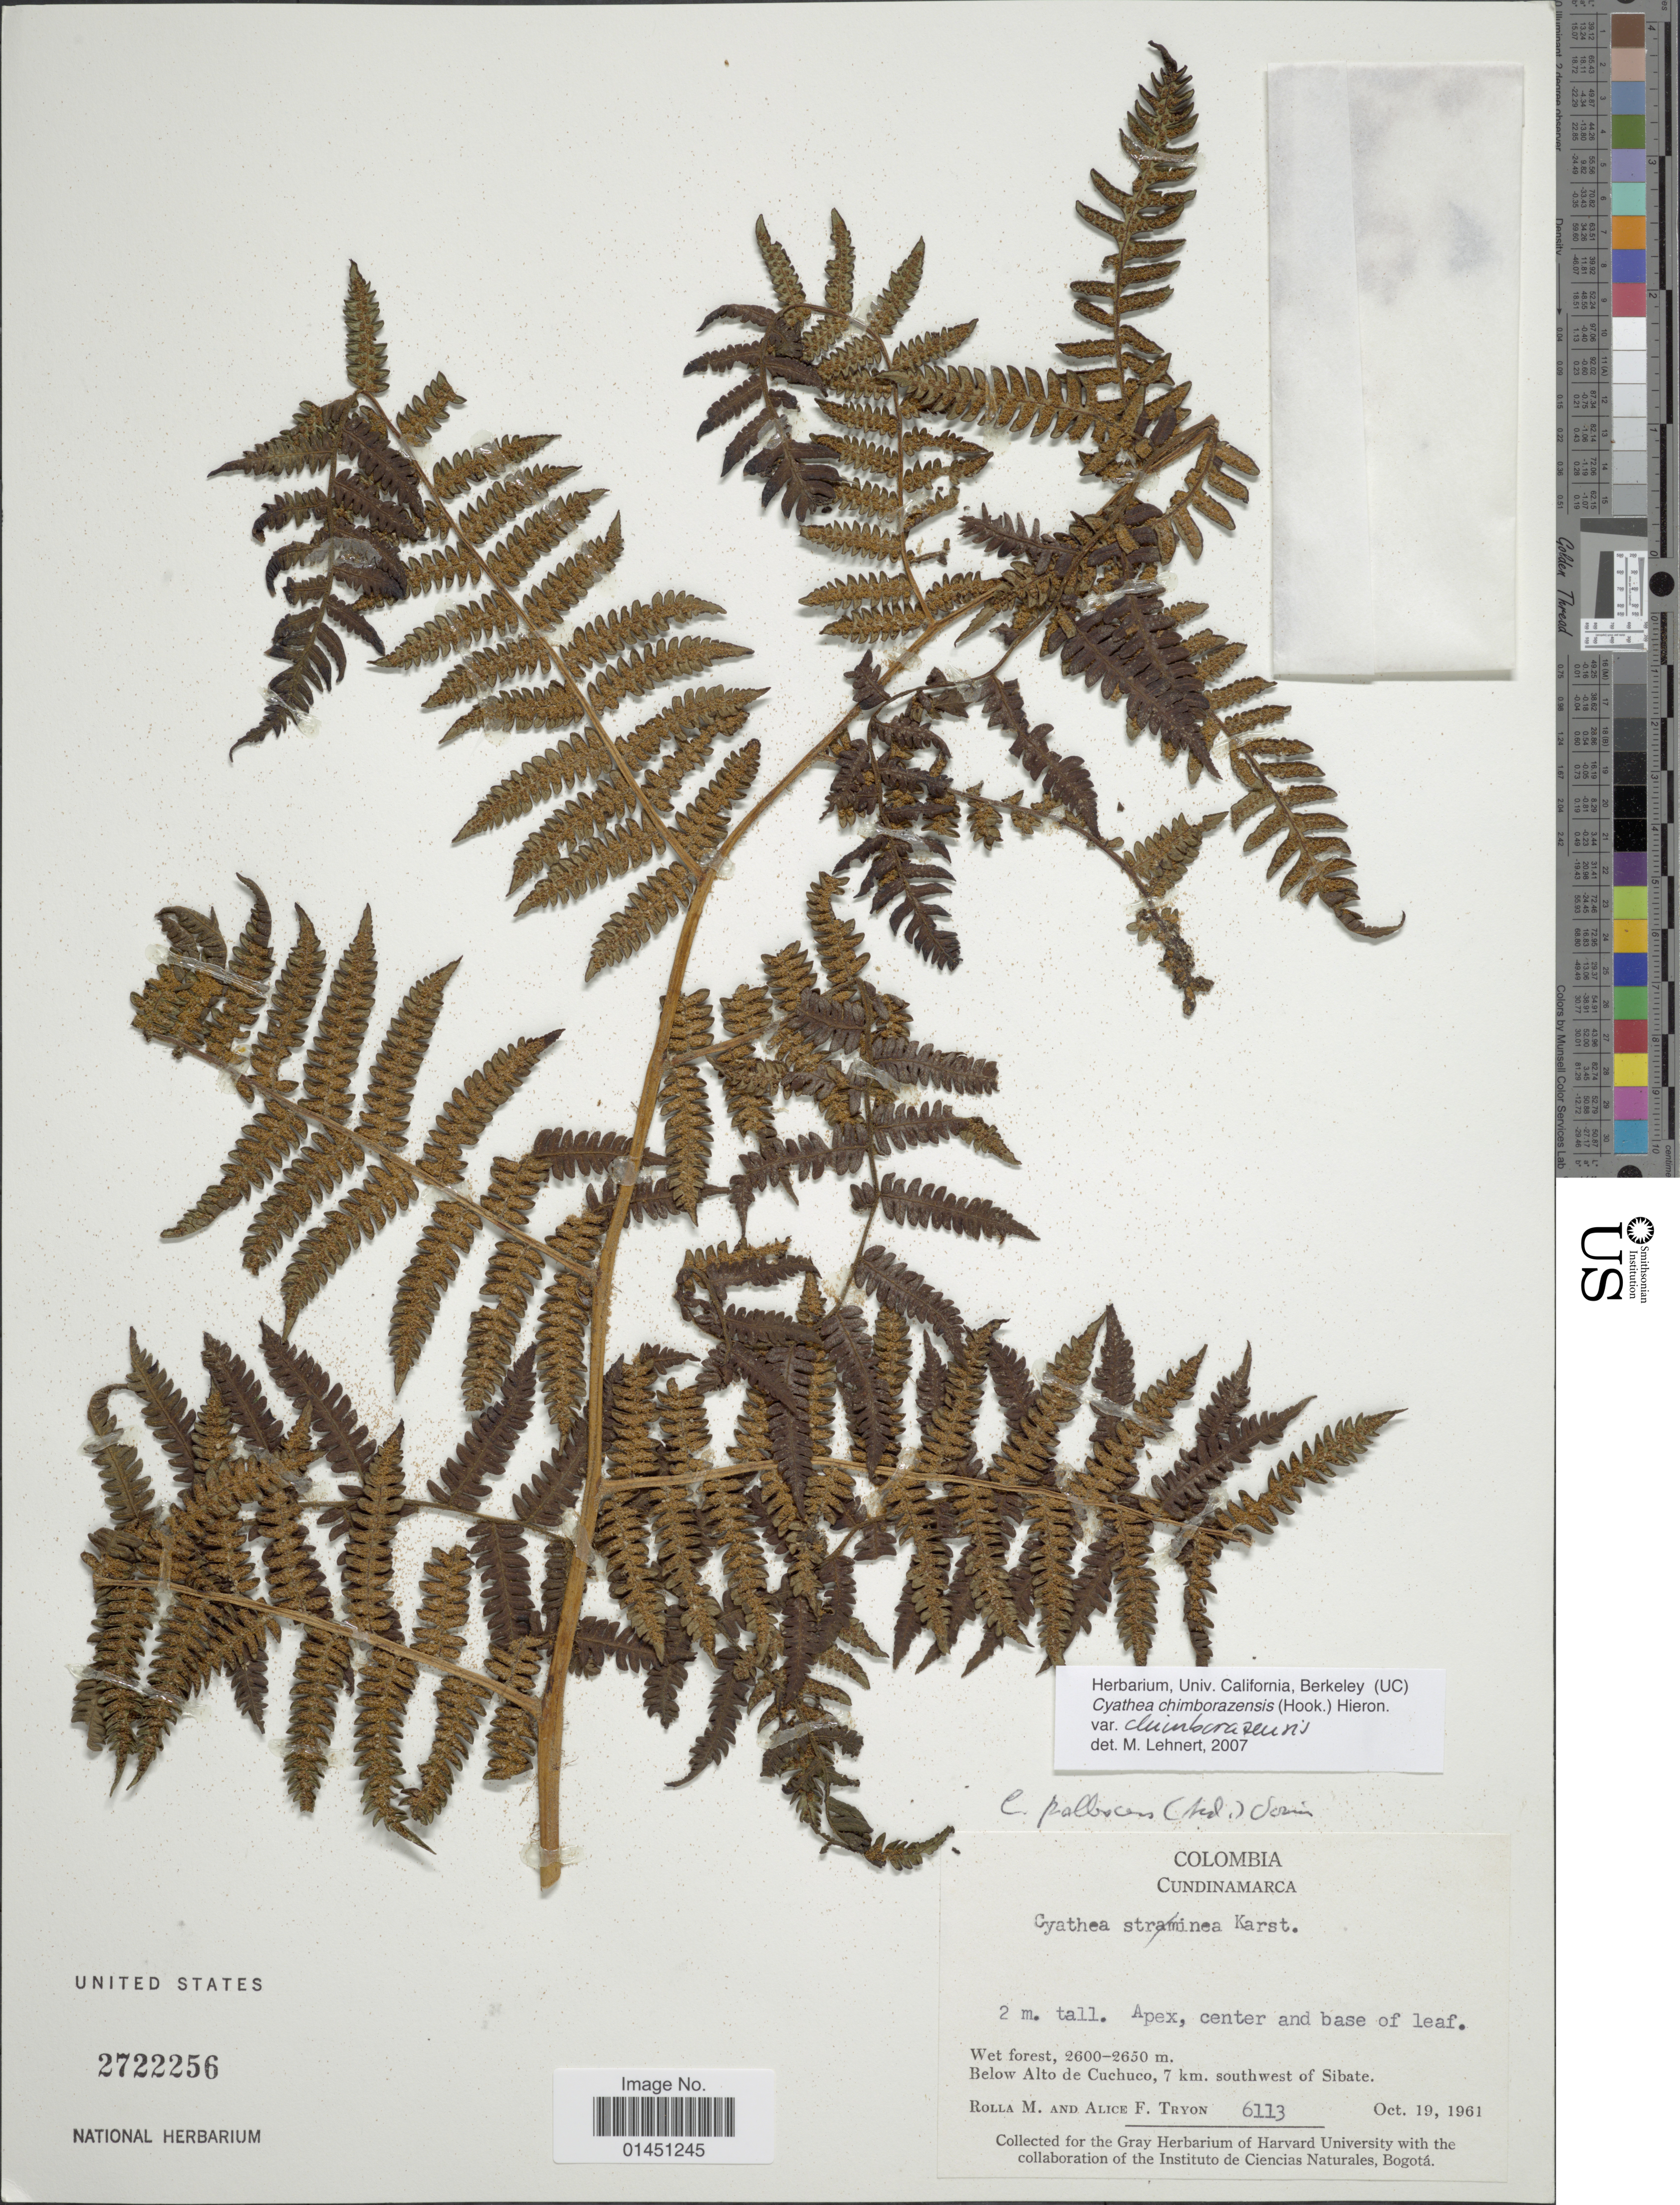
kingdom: Plantae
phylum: Tracheophyta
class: Polypodiopsida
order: Cyatheales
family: Cyatheaceae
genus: Cyathea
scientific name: Cyathea chimborazensis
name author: (Hook.) Hieron.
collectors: R. M. Tryon & A. F. Tryon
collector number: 6113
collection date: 1961-10-19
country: Colombia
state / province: Cundinamarca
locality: Below Alto de Cuchuco, 7 km. southwest of Sibate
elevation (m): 2600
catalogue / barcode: US 2722256